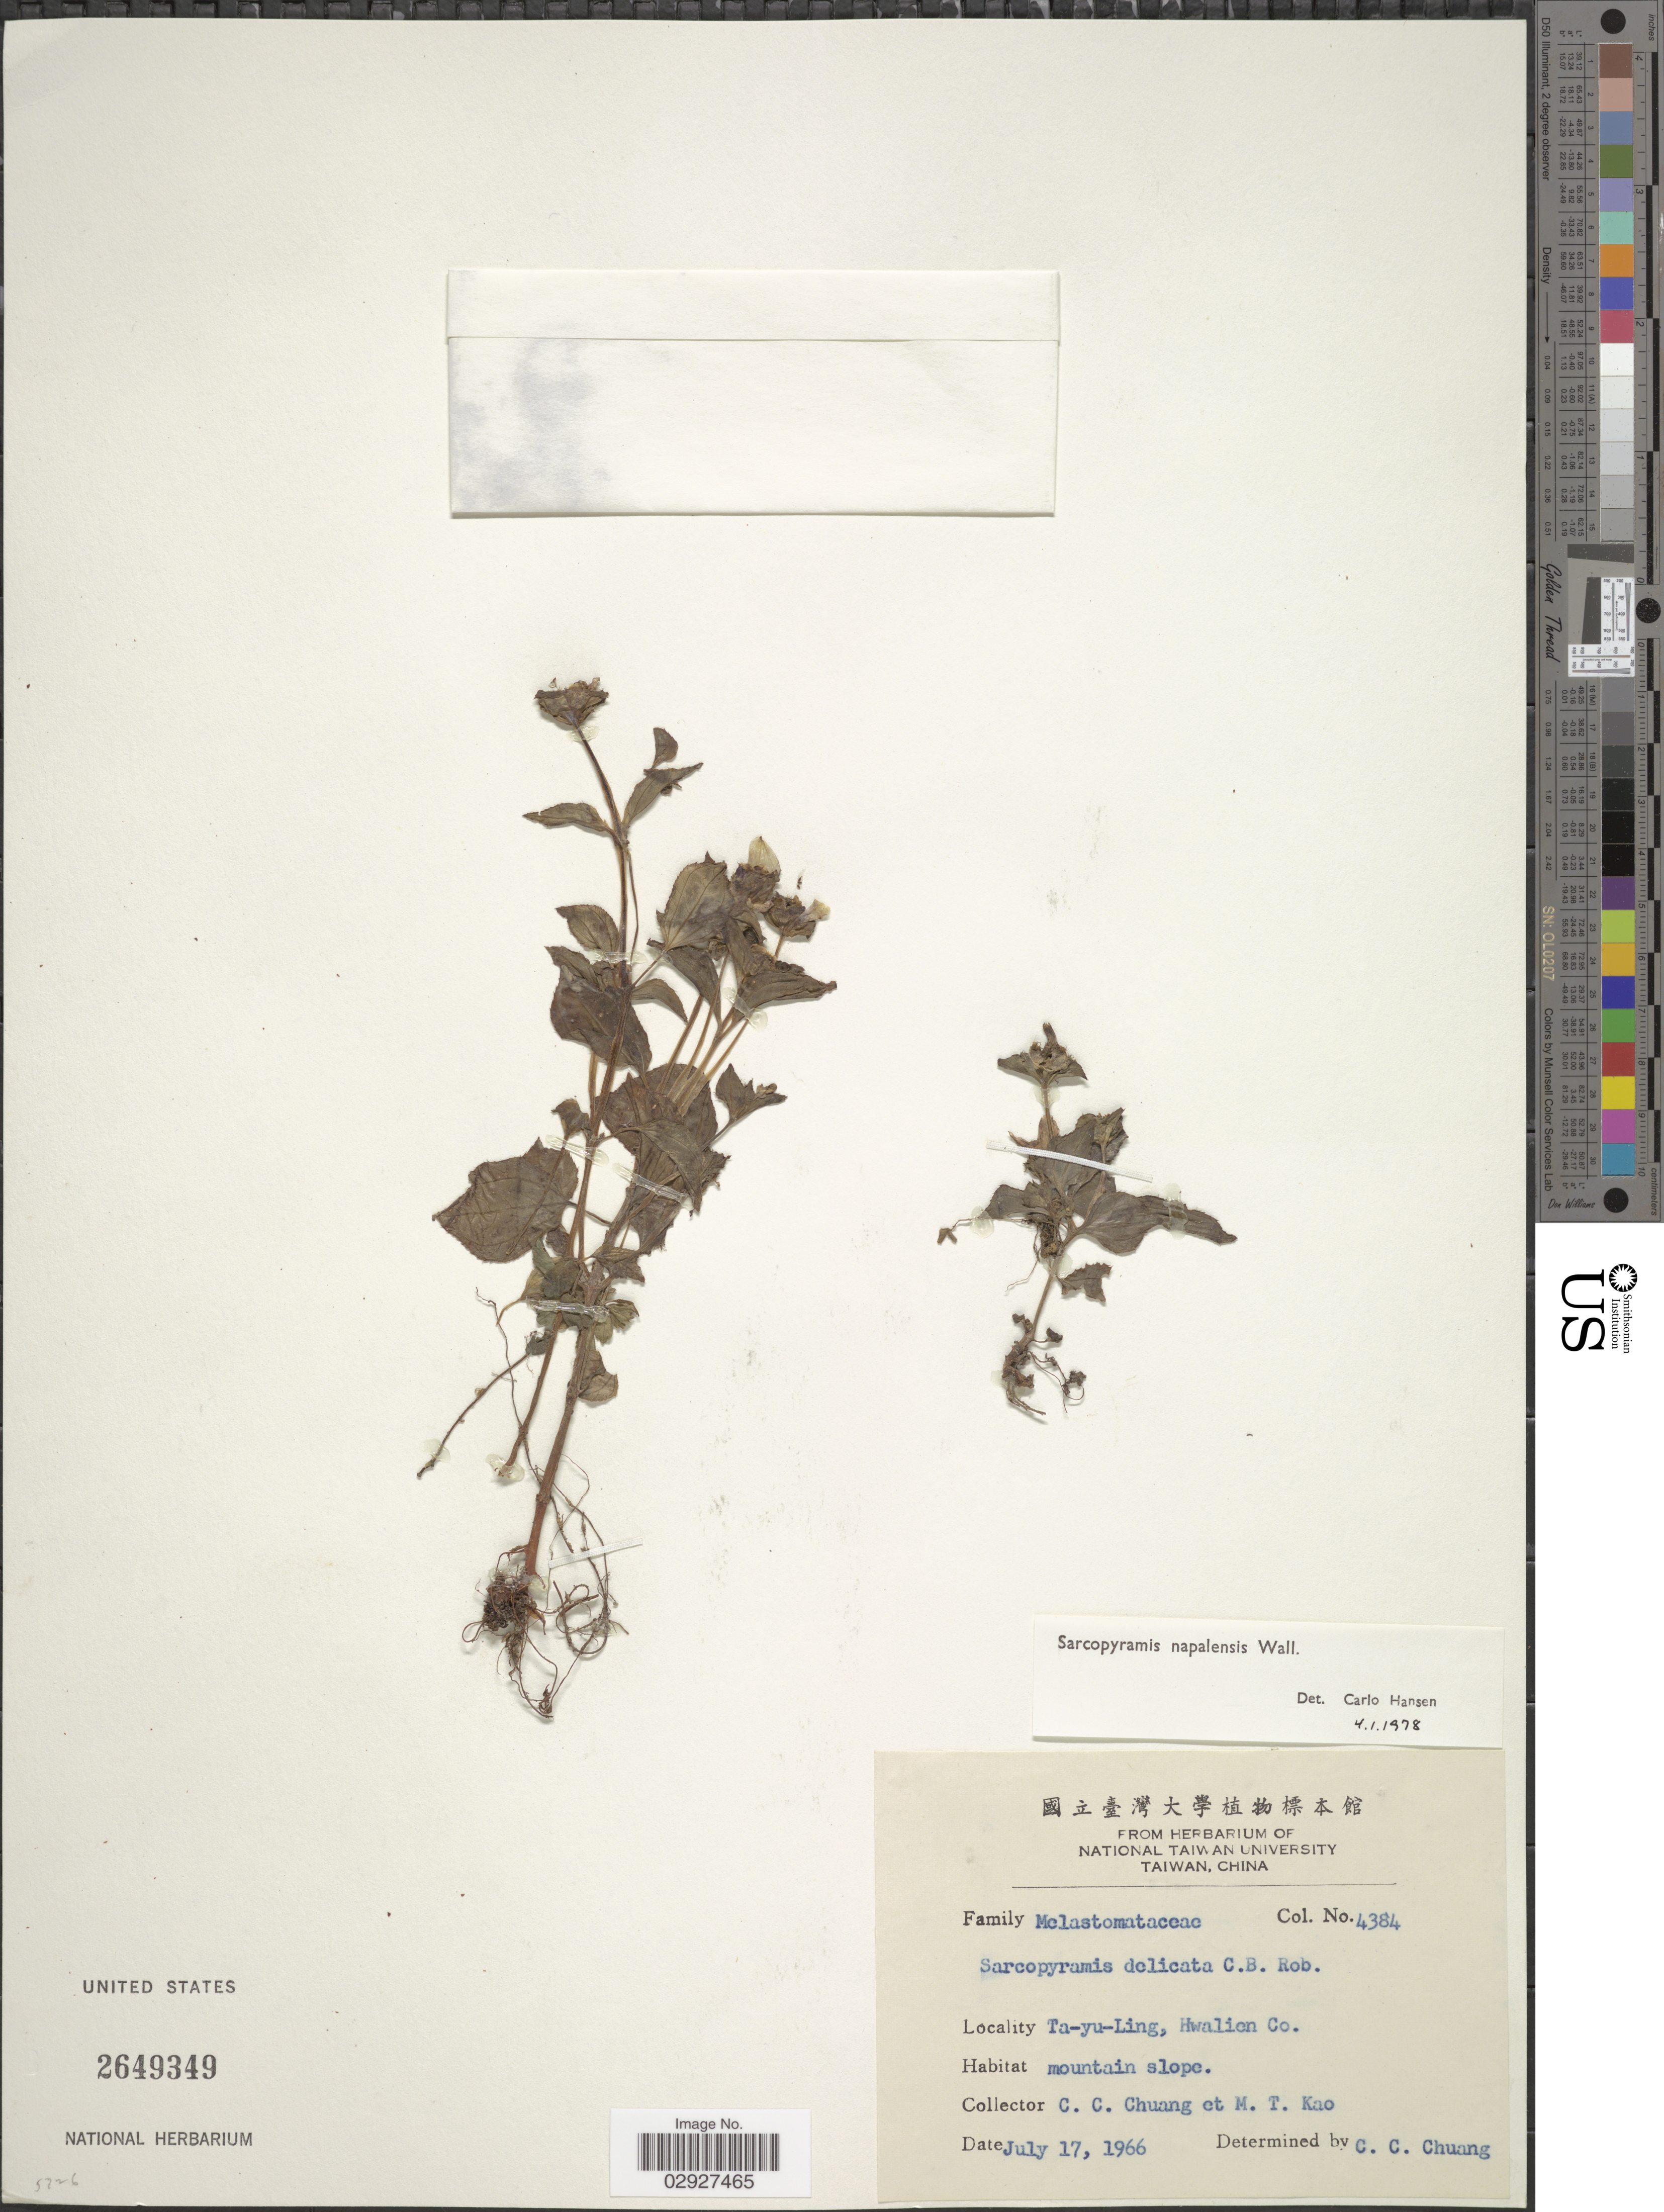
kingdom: Plantae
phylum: Tracheophyta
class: Magnoliopsida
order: Myrtales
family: Melastomataceae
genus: Sarcopyramis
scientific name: Sarcopyramis napalensis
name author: Wall.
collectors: C. C. Chuang & M. T. Kao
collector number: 4384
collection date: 1966-07-17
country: Taiwan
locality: Ta-yu-Ling, Hwalien Co.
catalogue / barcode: US 2649349